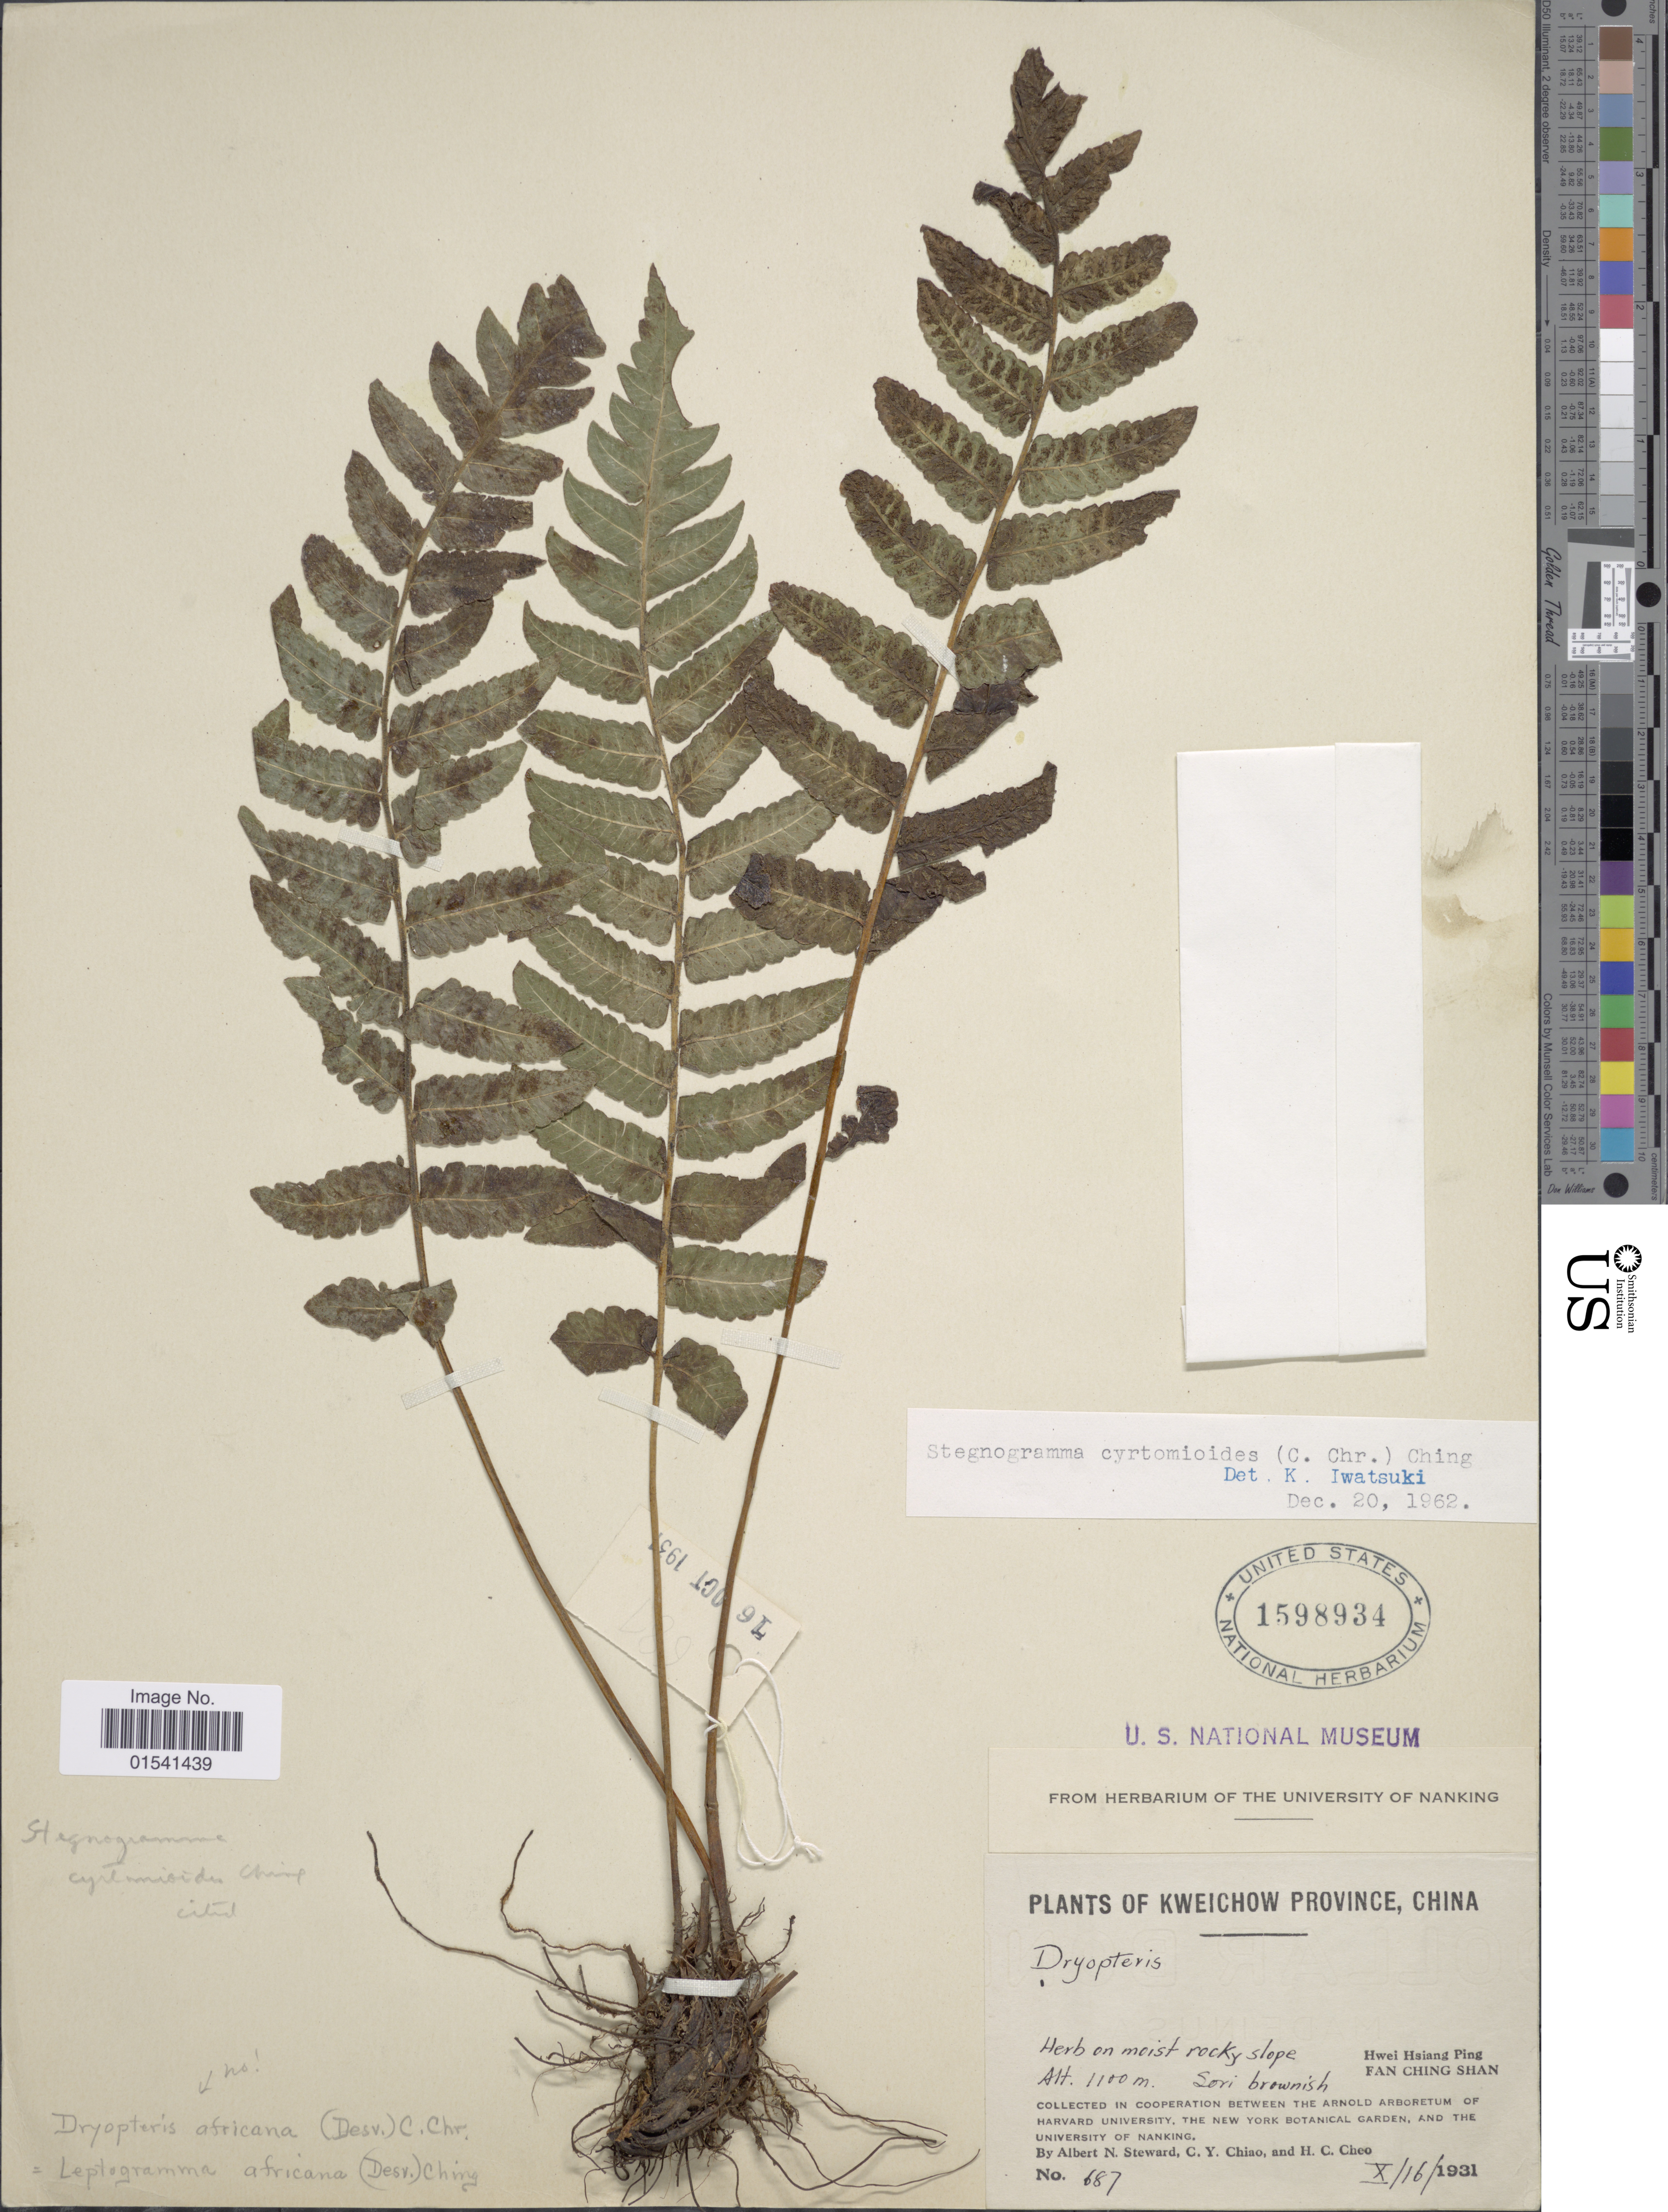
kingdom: Plantae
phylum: Tracheophyta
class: Polypodiopsida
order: Polypodiales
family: Thelypteridaceae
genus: Stegnogramma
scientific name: Stegnogramma cyrtomioides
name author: (C. Chr.) Ching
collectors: A. N. Steward, C. Y. Chiao & H. Cheo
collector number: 687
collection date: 1931-10-16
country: China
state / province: Guizhou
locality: Kweichow Province, Hwei Hsiang Ping, Fan Ching Shan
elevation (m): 1100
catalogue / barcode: US 1598934